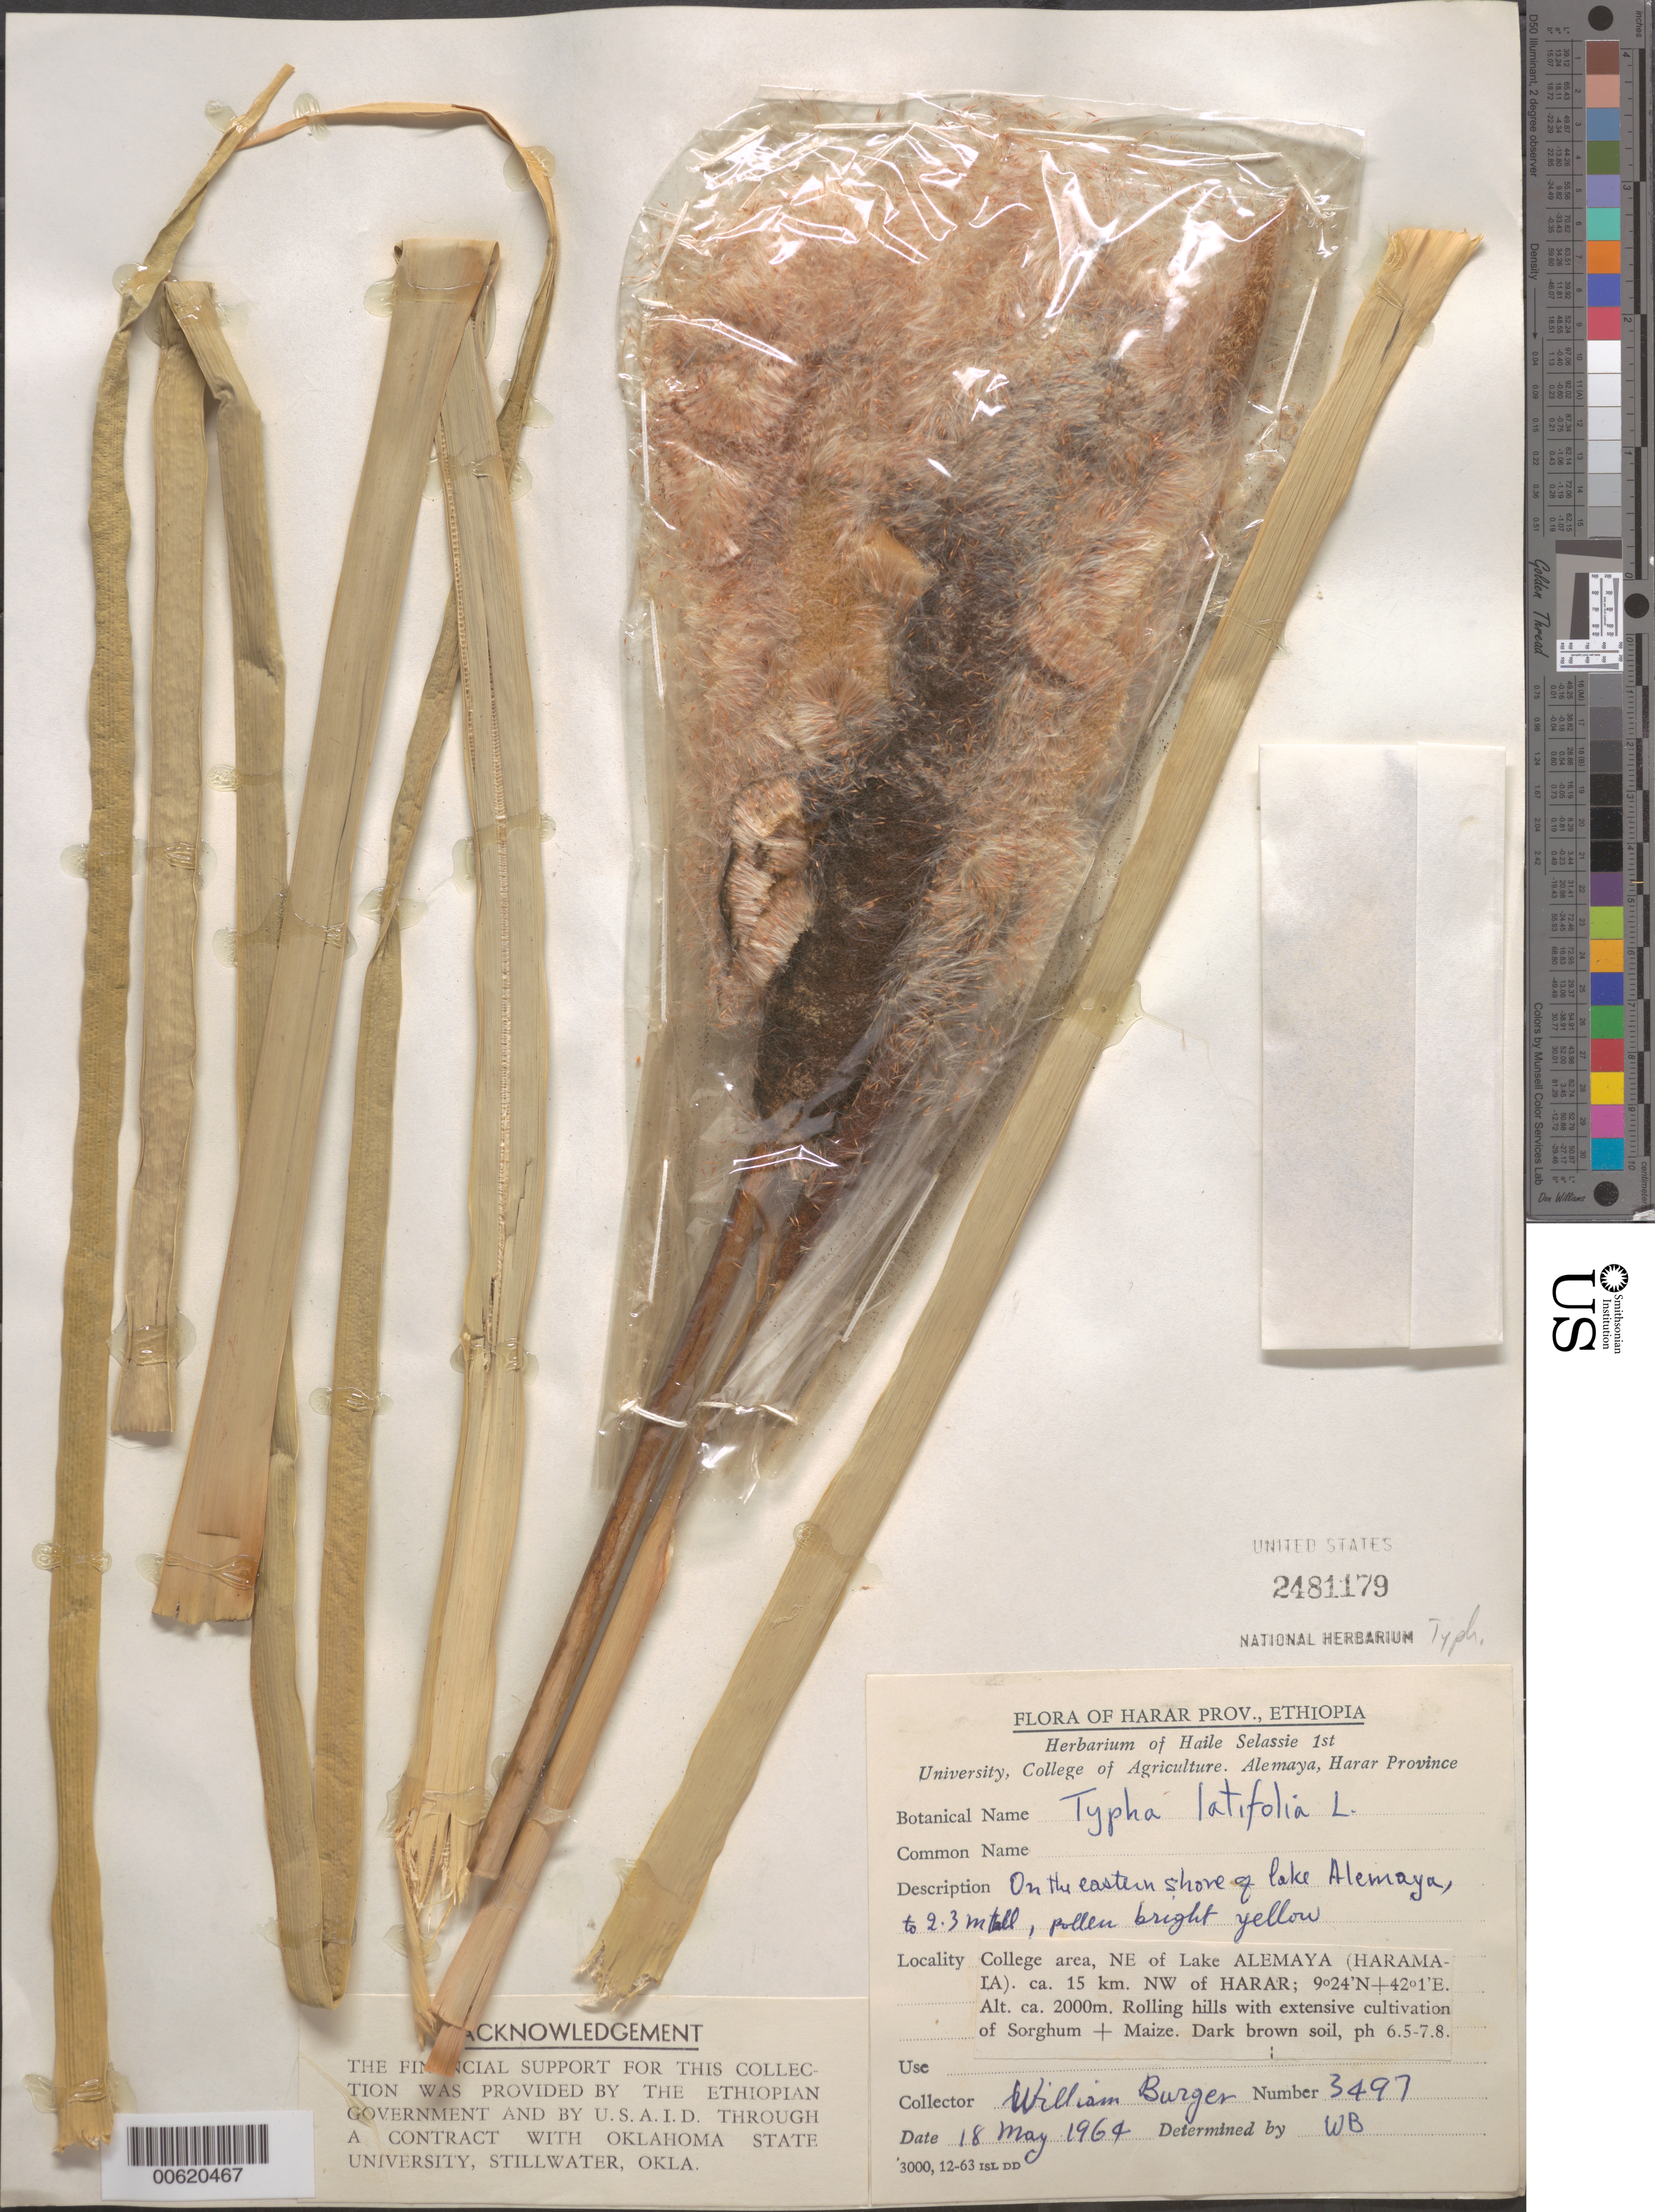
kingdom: Plantae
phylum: Tracheophyta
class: Liliopsida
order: Poales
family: Typhaceae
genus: Typha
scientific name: Typha latifolia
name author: L.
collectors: W. Burger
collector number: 3497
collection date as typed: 18 May 1964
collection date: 1964-05-18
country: Ethiopia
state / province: Harari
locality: Harar, NE of Lake Alemaya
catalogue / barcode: US 2481179